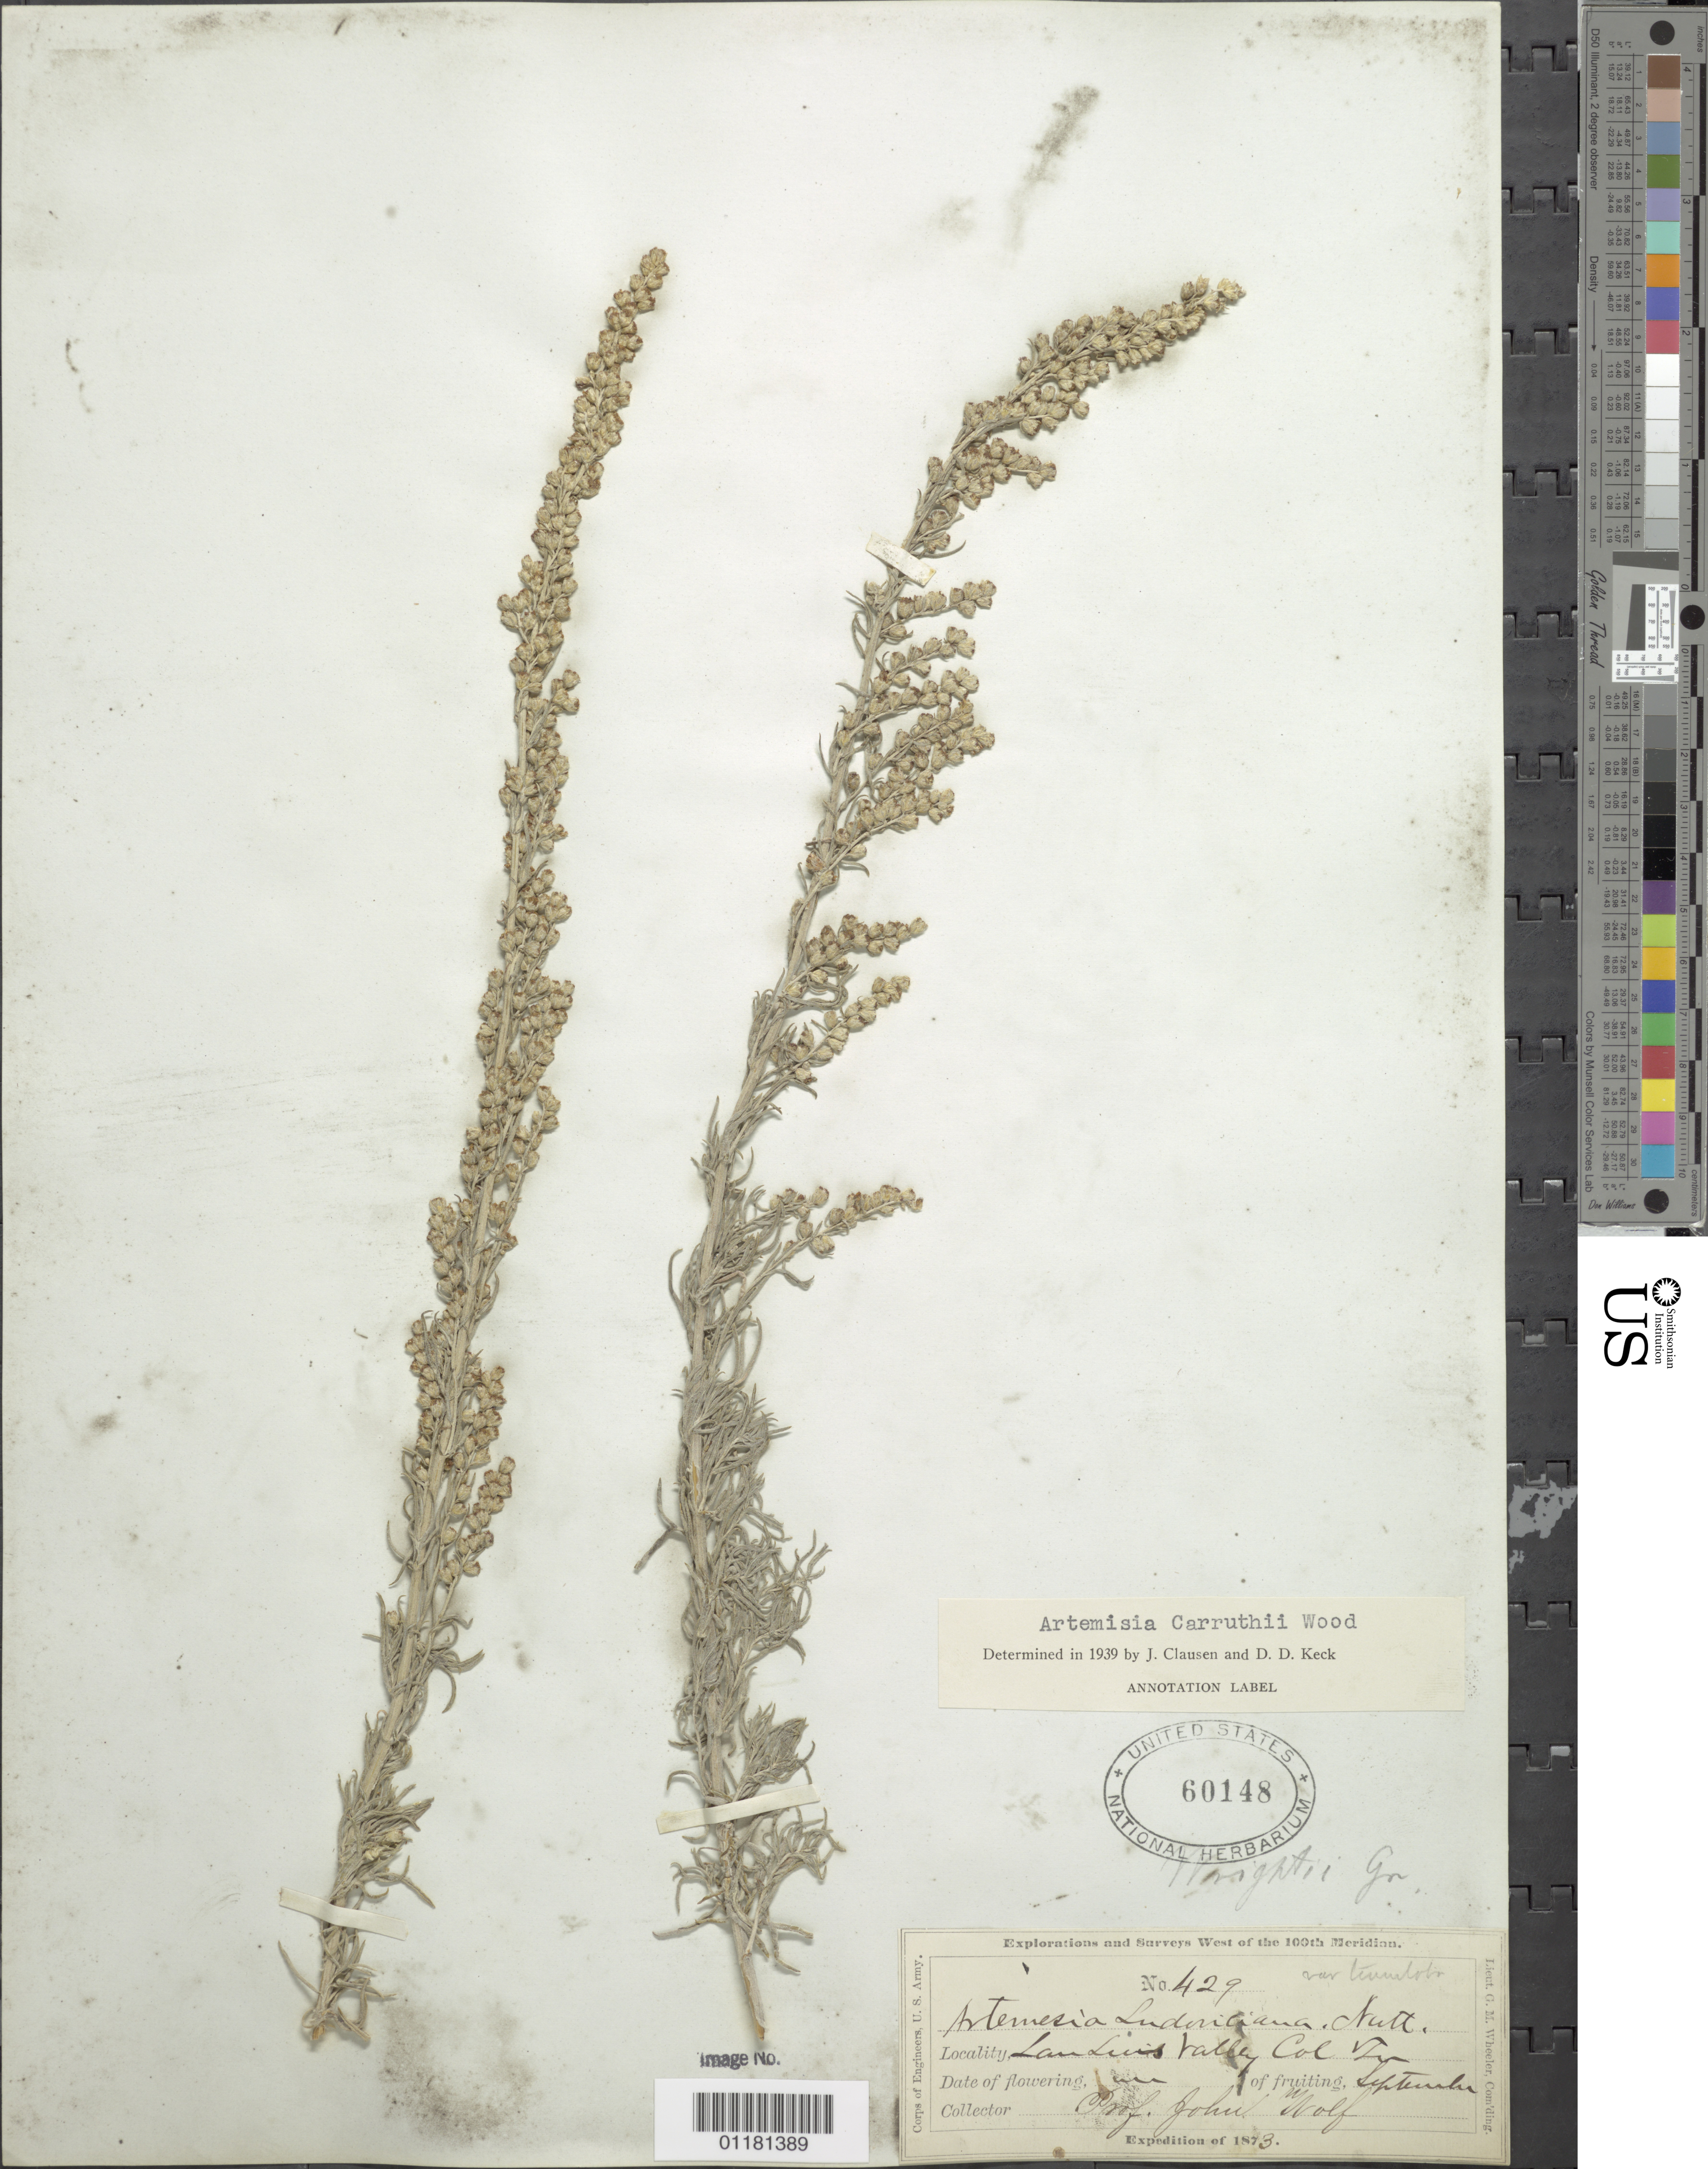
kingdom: Plantae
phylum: Tracheophyta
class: Magnoliopsida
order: Asterales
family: Asteraceae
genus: Artemisia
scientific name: Artemisia carruthii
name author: Alph. Wood ex Carruth.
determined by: Clausen, J.; Keck, David D.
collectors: J. Wolf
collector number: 429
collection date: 1873-09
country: United States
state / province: Colorado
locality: San Luis Valley, Col Ter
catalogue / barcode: US 60148